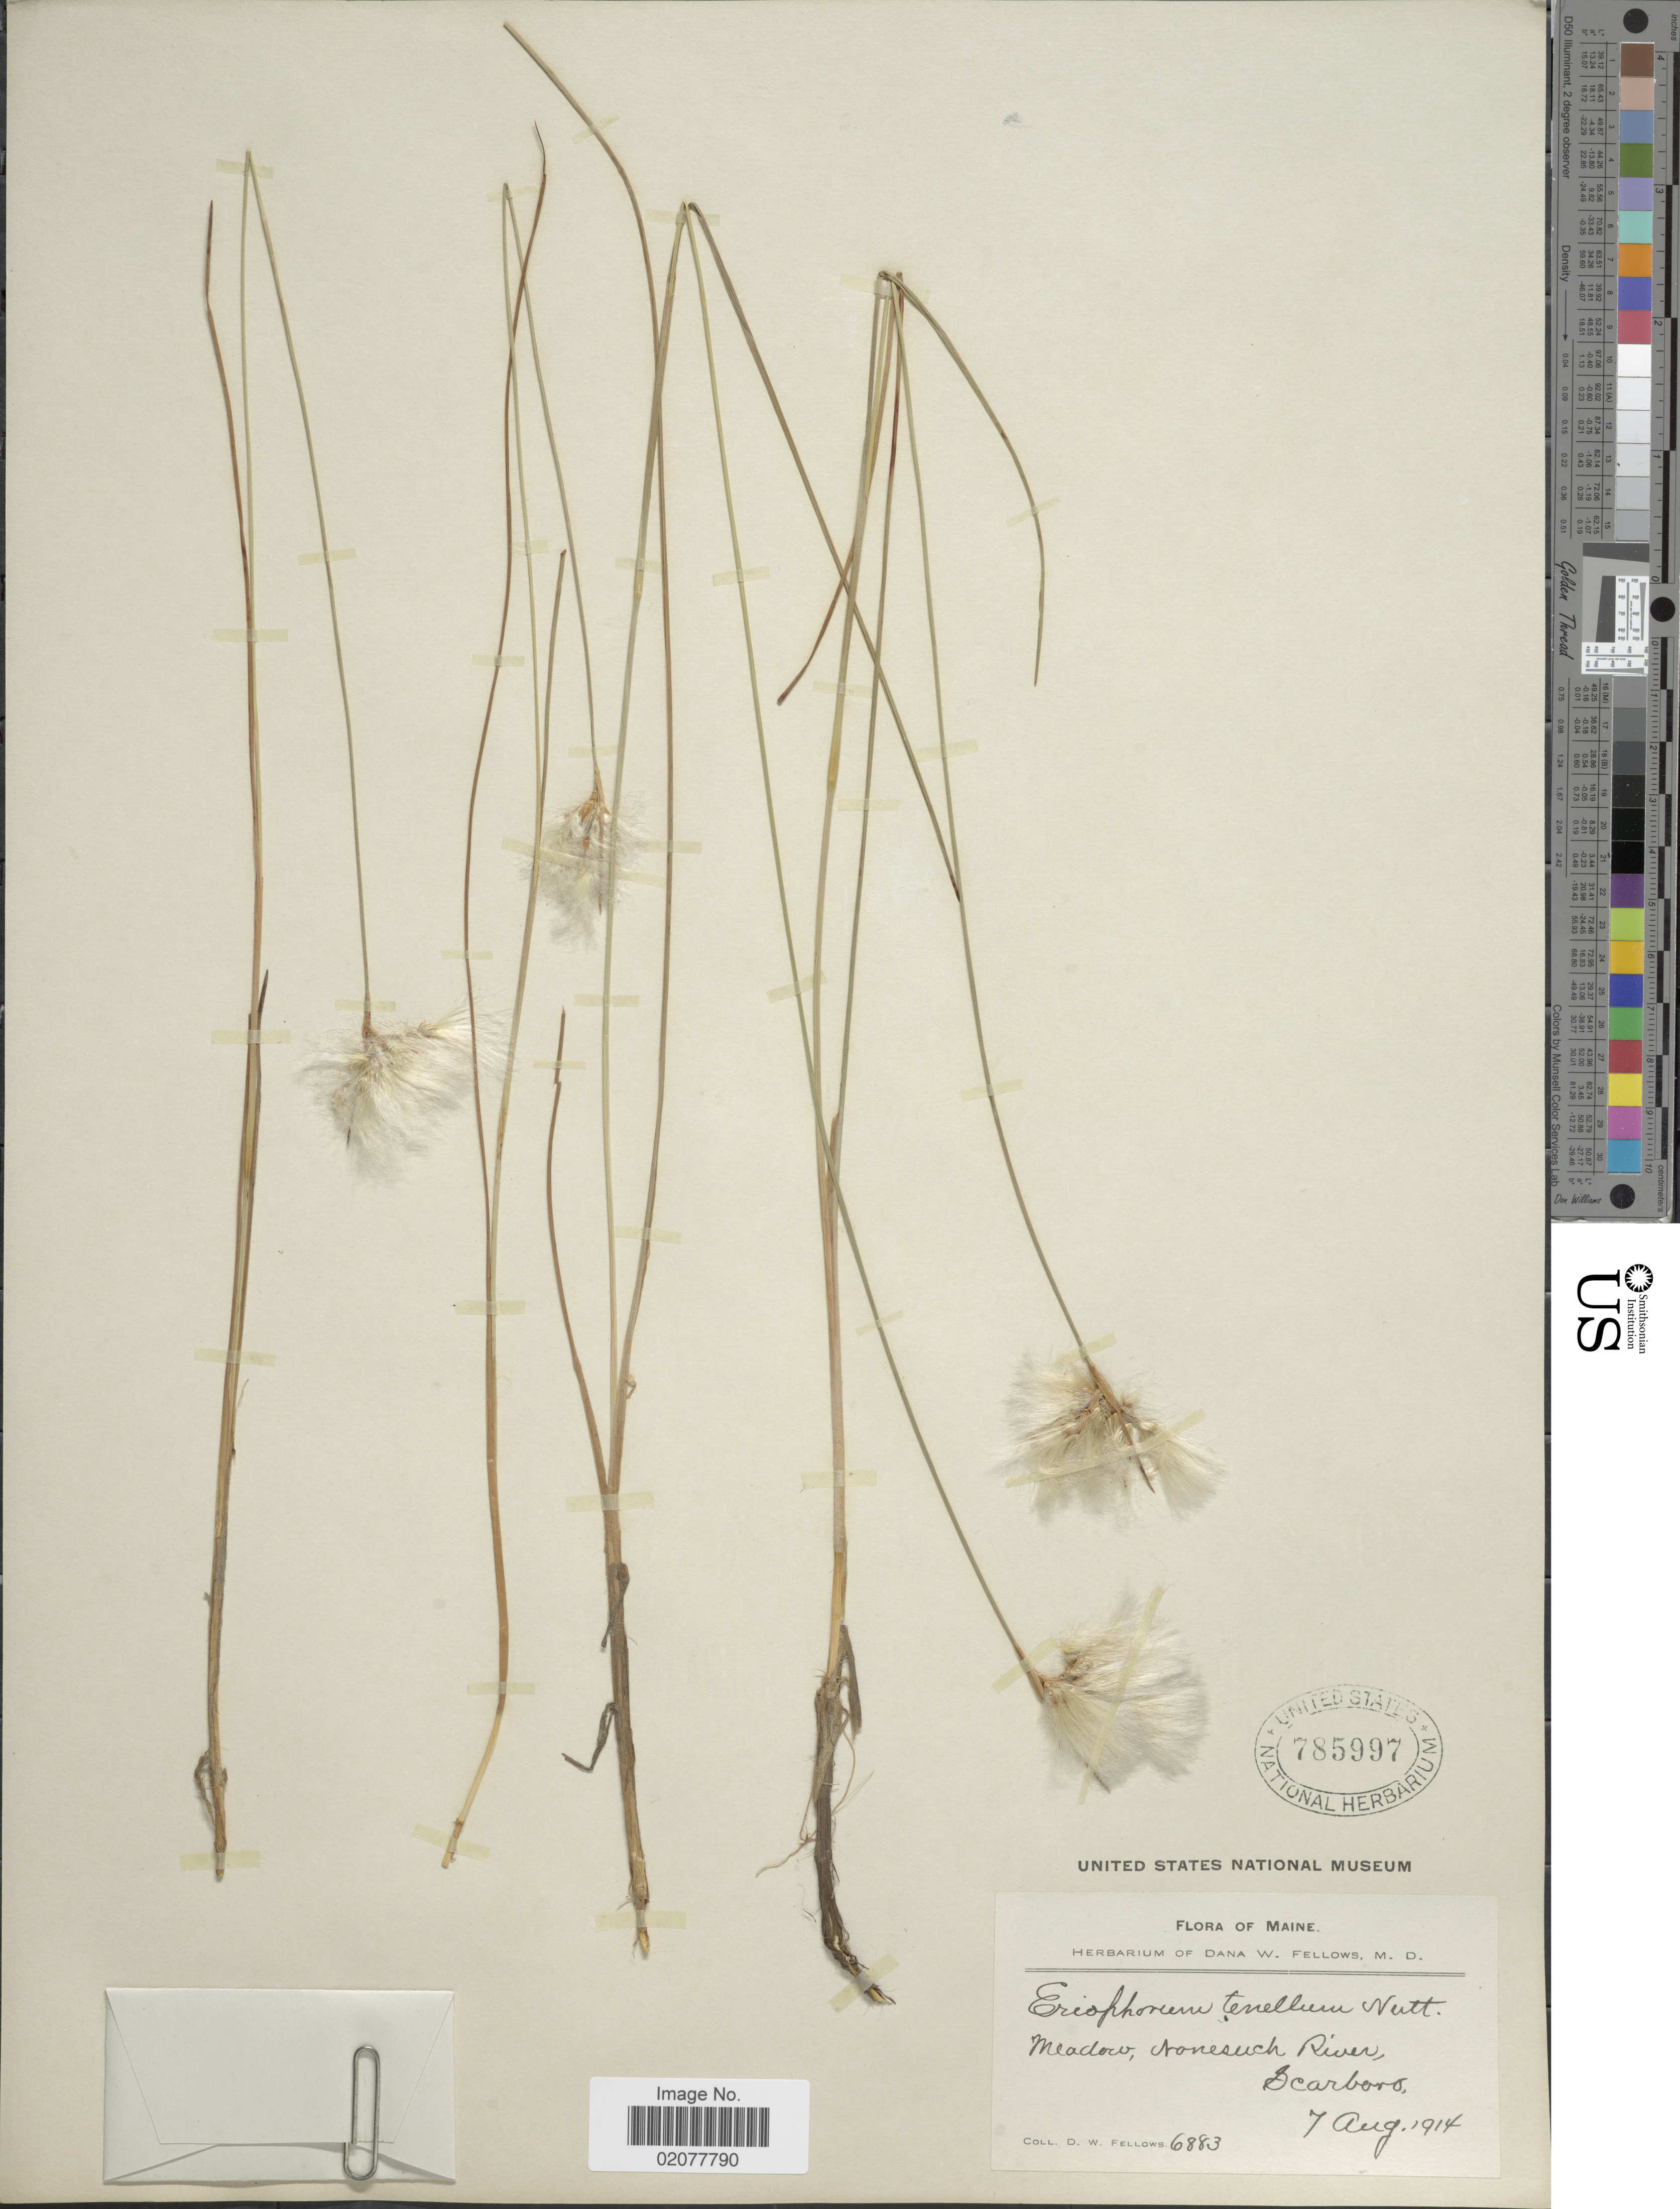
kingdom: Plantae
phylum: Tracheophyta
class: Liliopsida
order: Poales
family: Cyperaceae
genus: Eriophorum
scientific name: Eriophorum tenellum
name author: Nutt.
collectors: D. W. Fellows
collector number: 6883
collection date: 1914-08-07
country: United States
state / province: Maine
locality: Meadow, Nonesuch River, Scarboro.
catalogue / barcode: US 785997